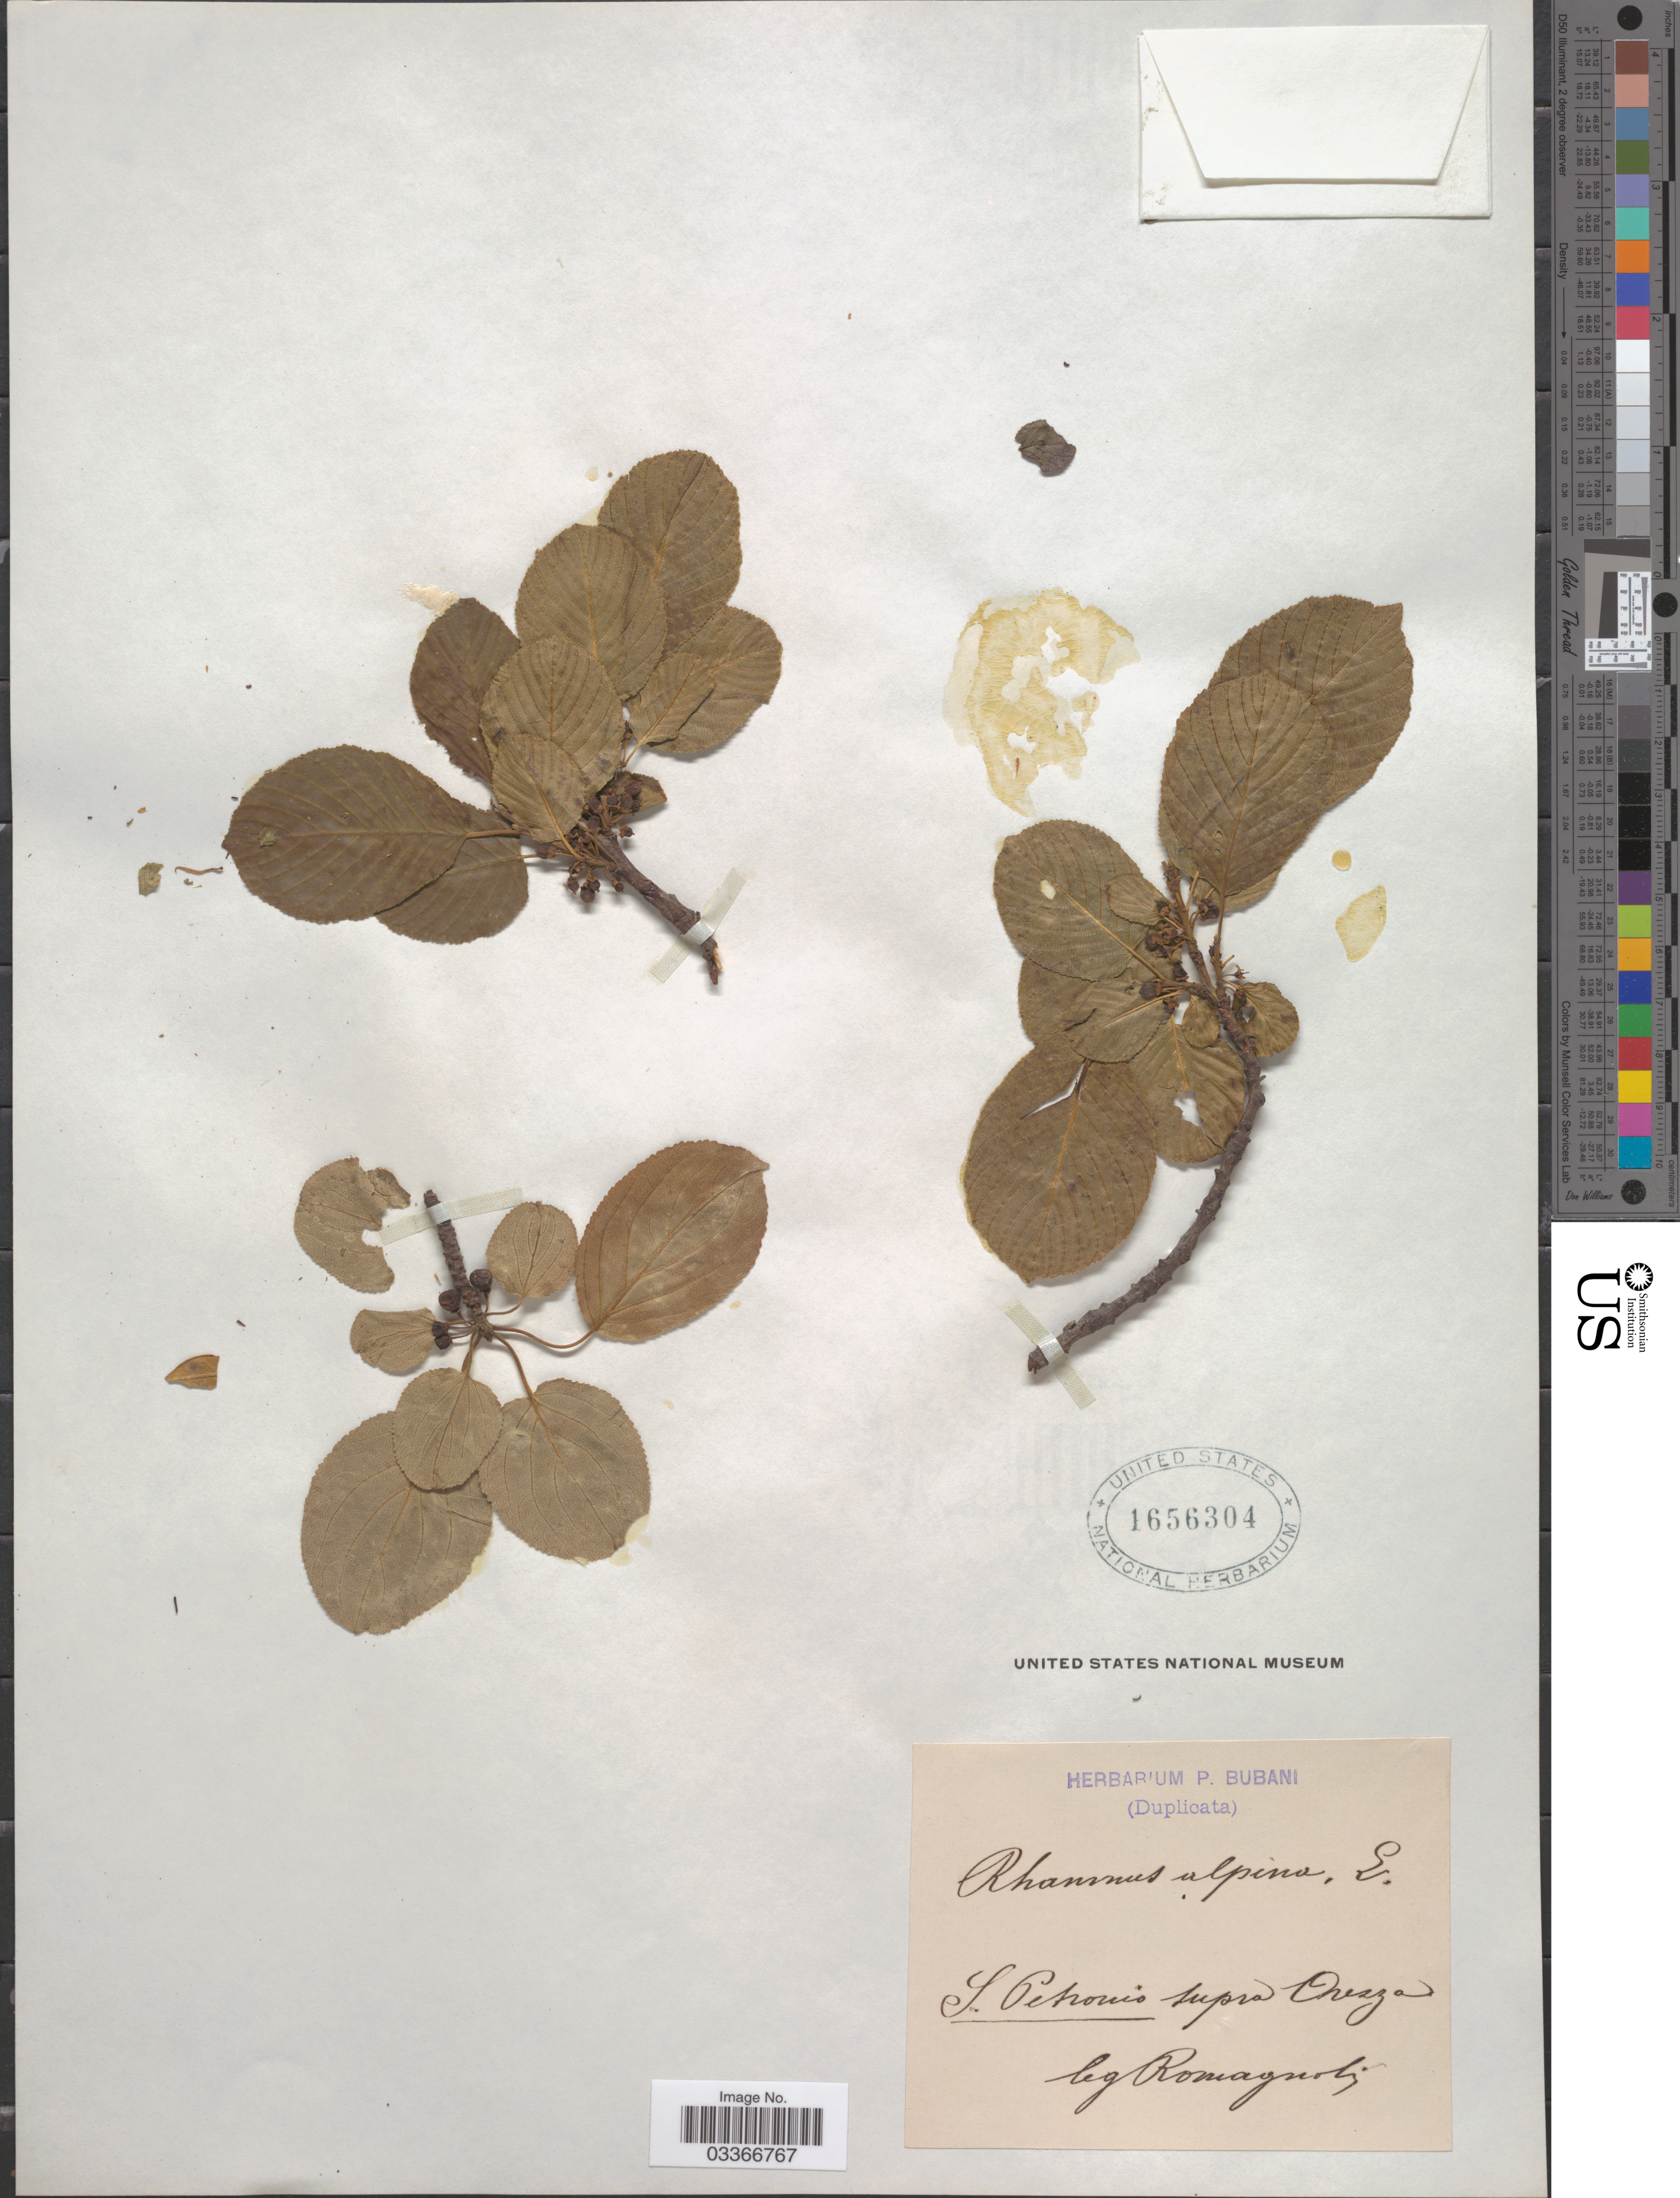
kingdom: Plantae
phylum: Tracheophyta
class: Magnoliopsida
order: Rosales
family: Rhamnaceae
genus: Rhamnus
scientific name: Rhamnus alpina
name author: L.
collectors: Romagnoli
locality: S. Petronio supra Oresza. [interpreted]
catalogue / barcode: US 1656304